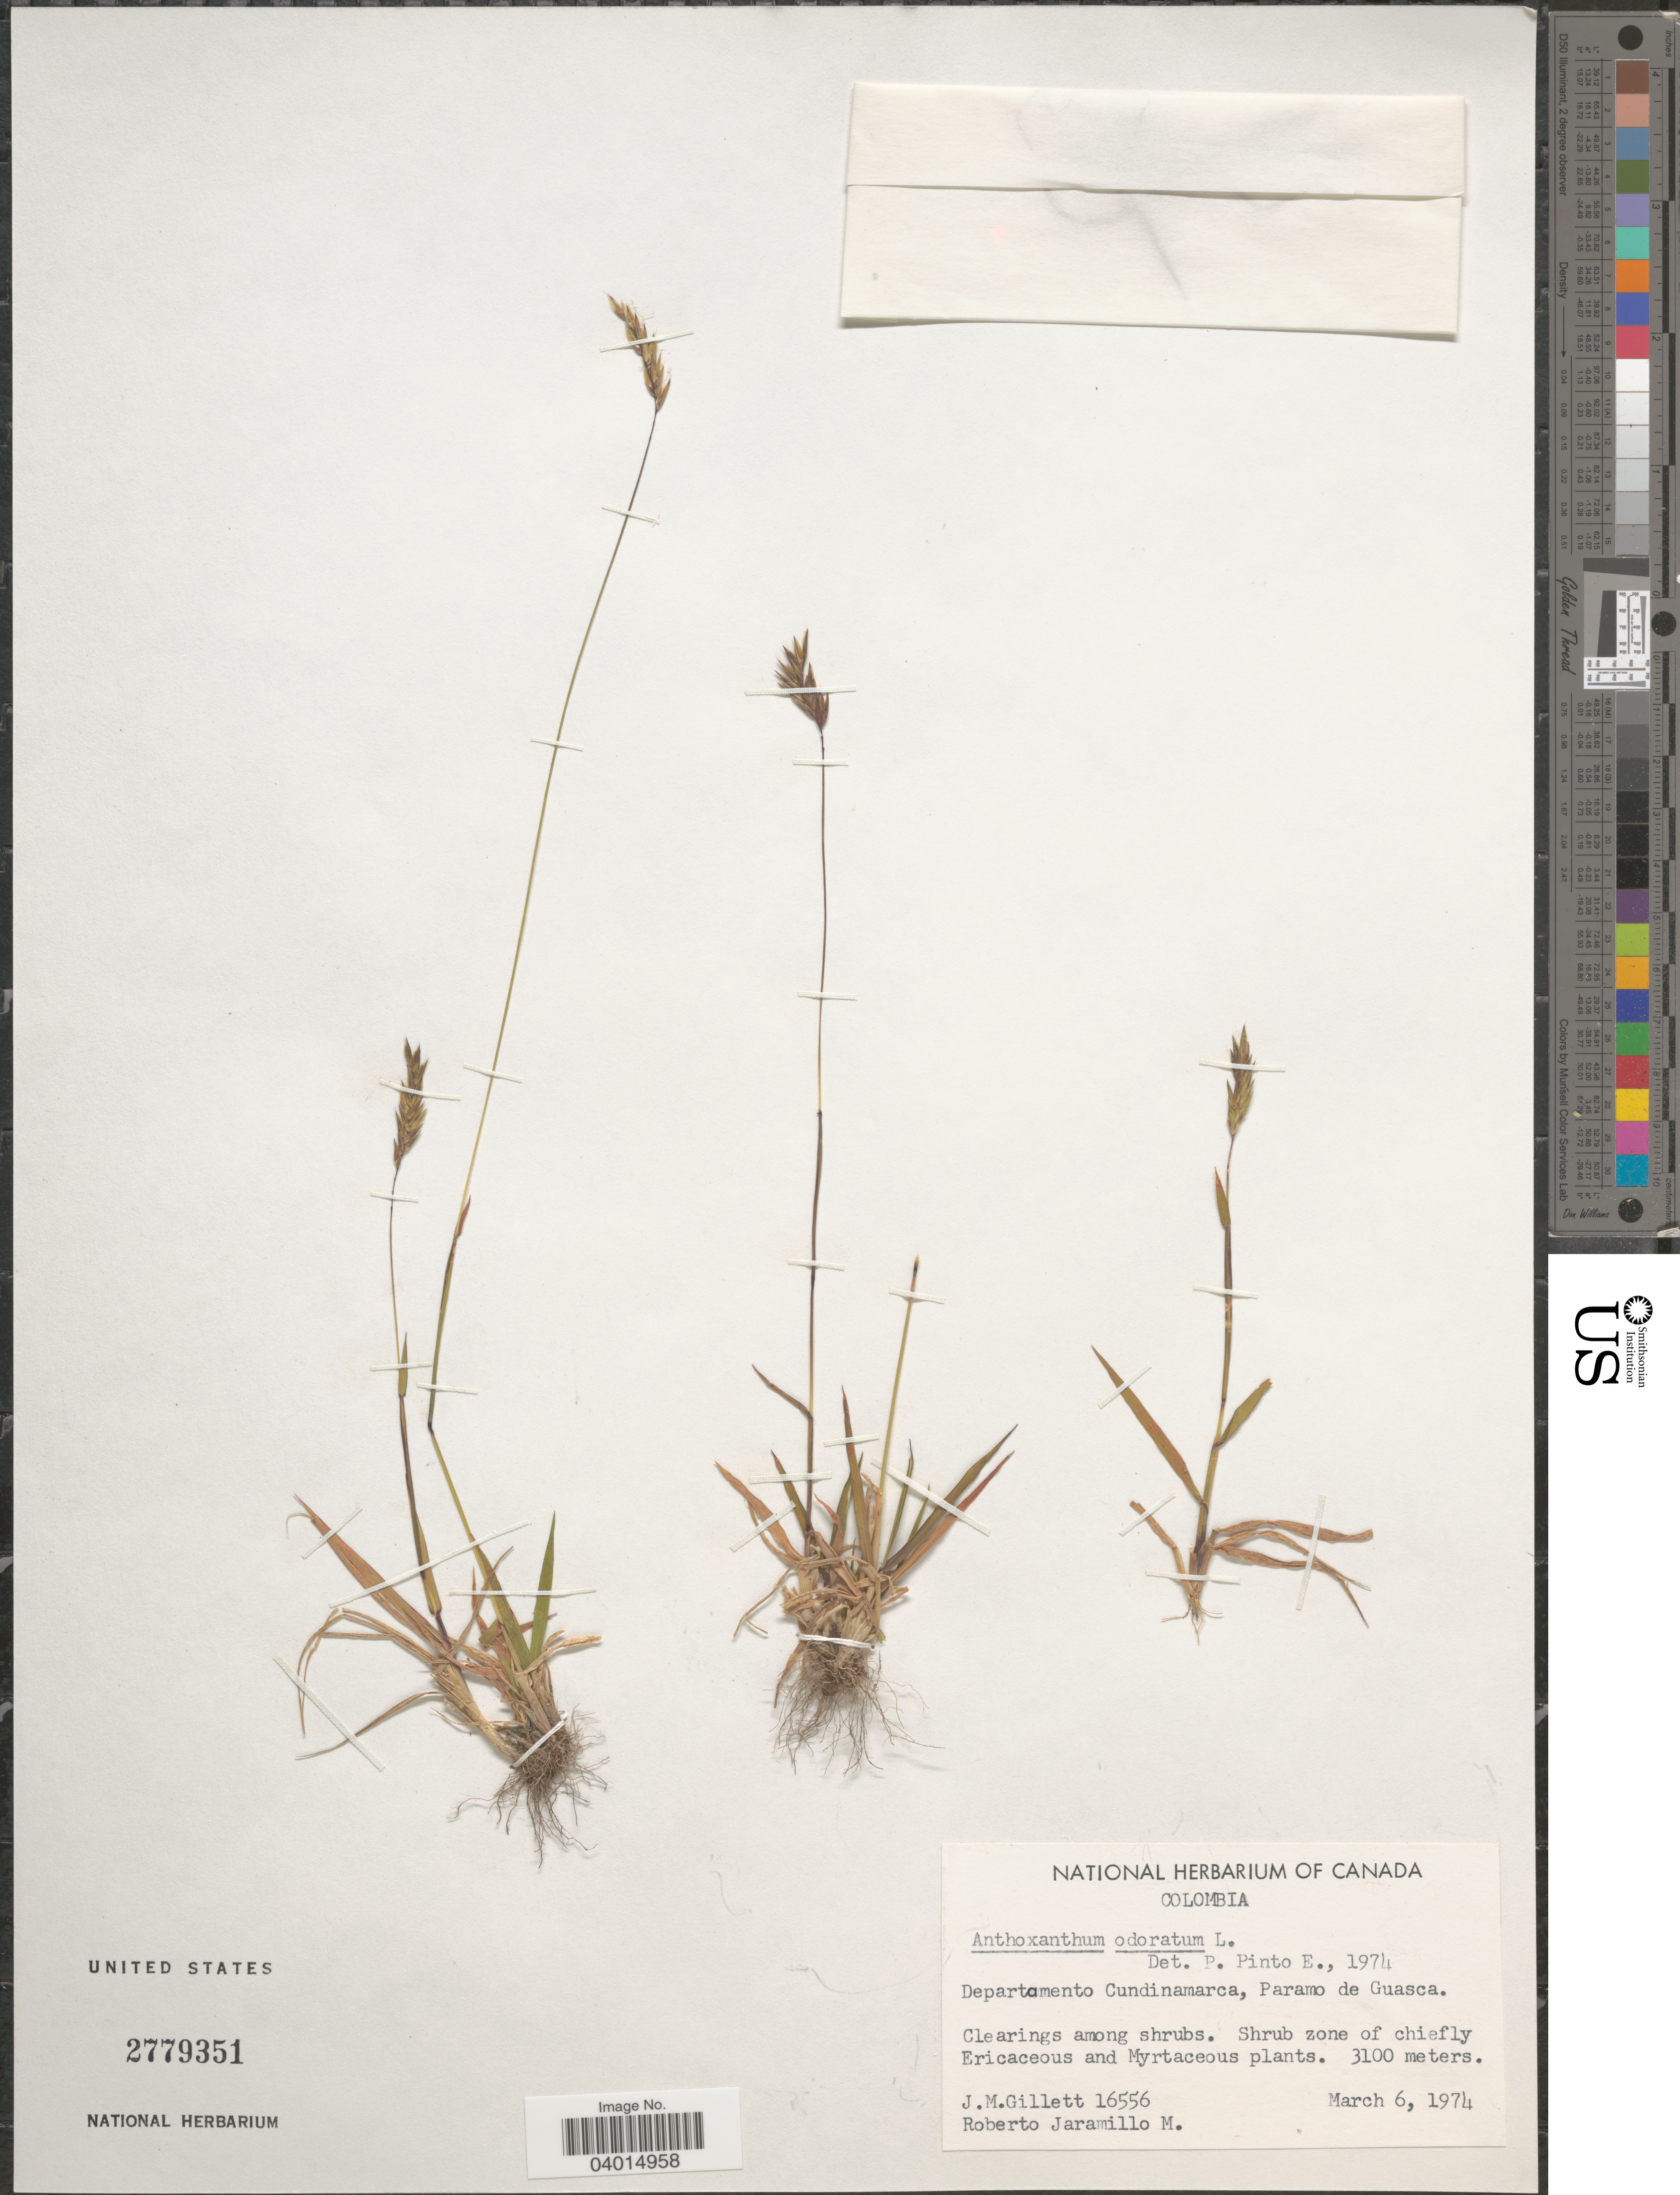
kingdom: Plantae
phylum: Tracheophyta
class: Liliopsida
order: Poales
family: Poaceae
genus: Anthoxanthum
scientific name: Anthoxanthum odoratum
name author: L.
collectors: J. M. Gillett & R. Jaramillo M.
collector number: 16556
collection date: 1974-03-06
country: Colombia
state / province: Cundinamarca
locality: Departamento Cundinamarca, Paramo de Guasca.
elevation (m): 3100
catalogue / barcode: US 2779351